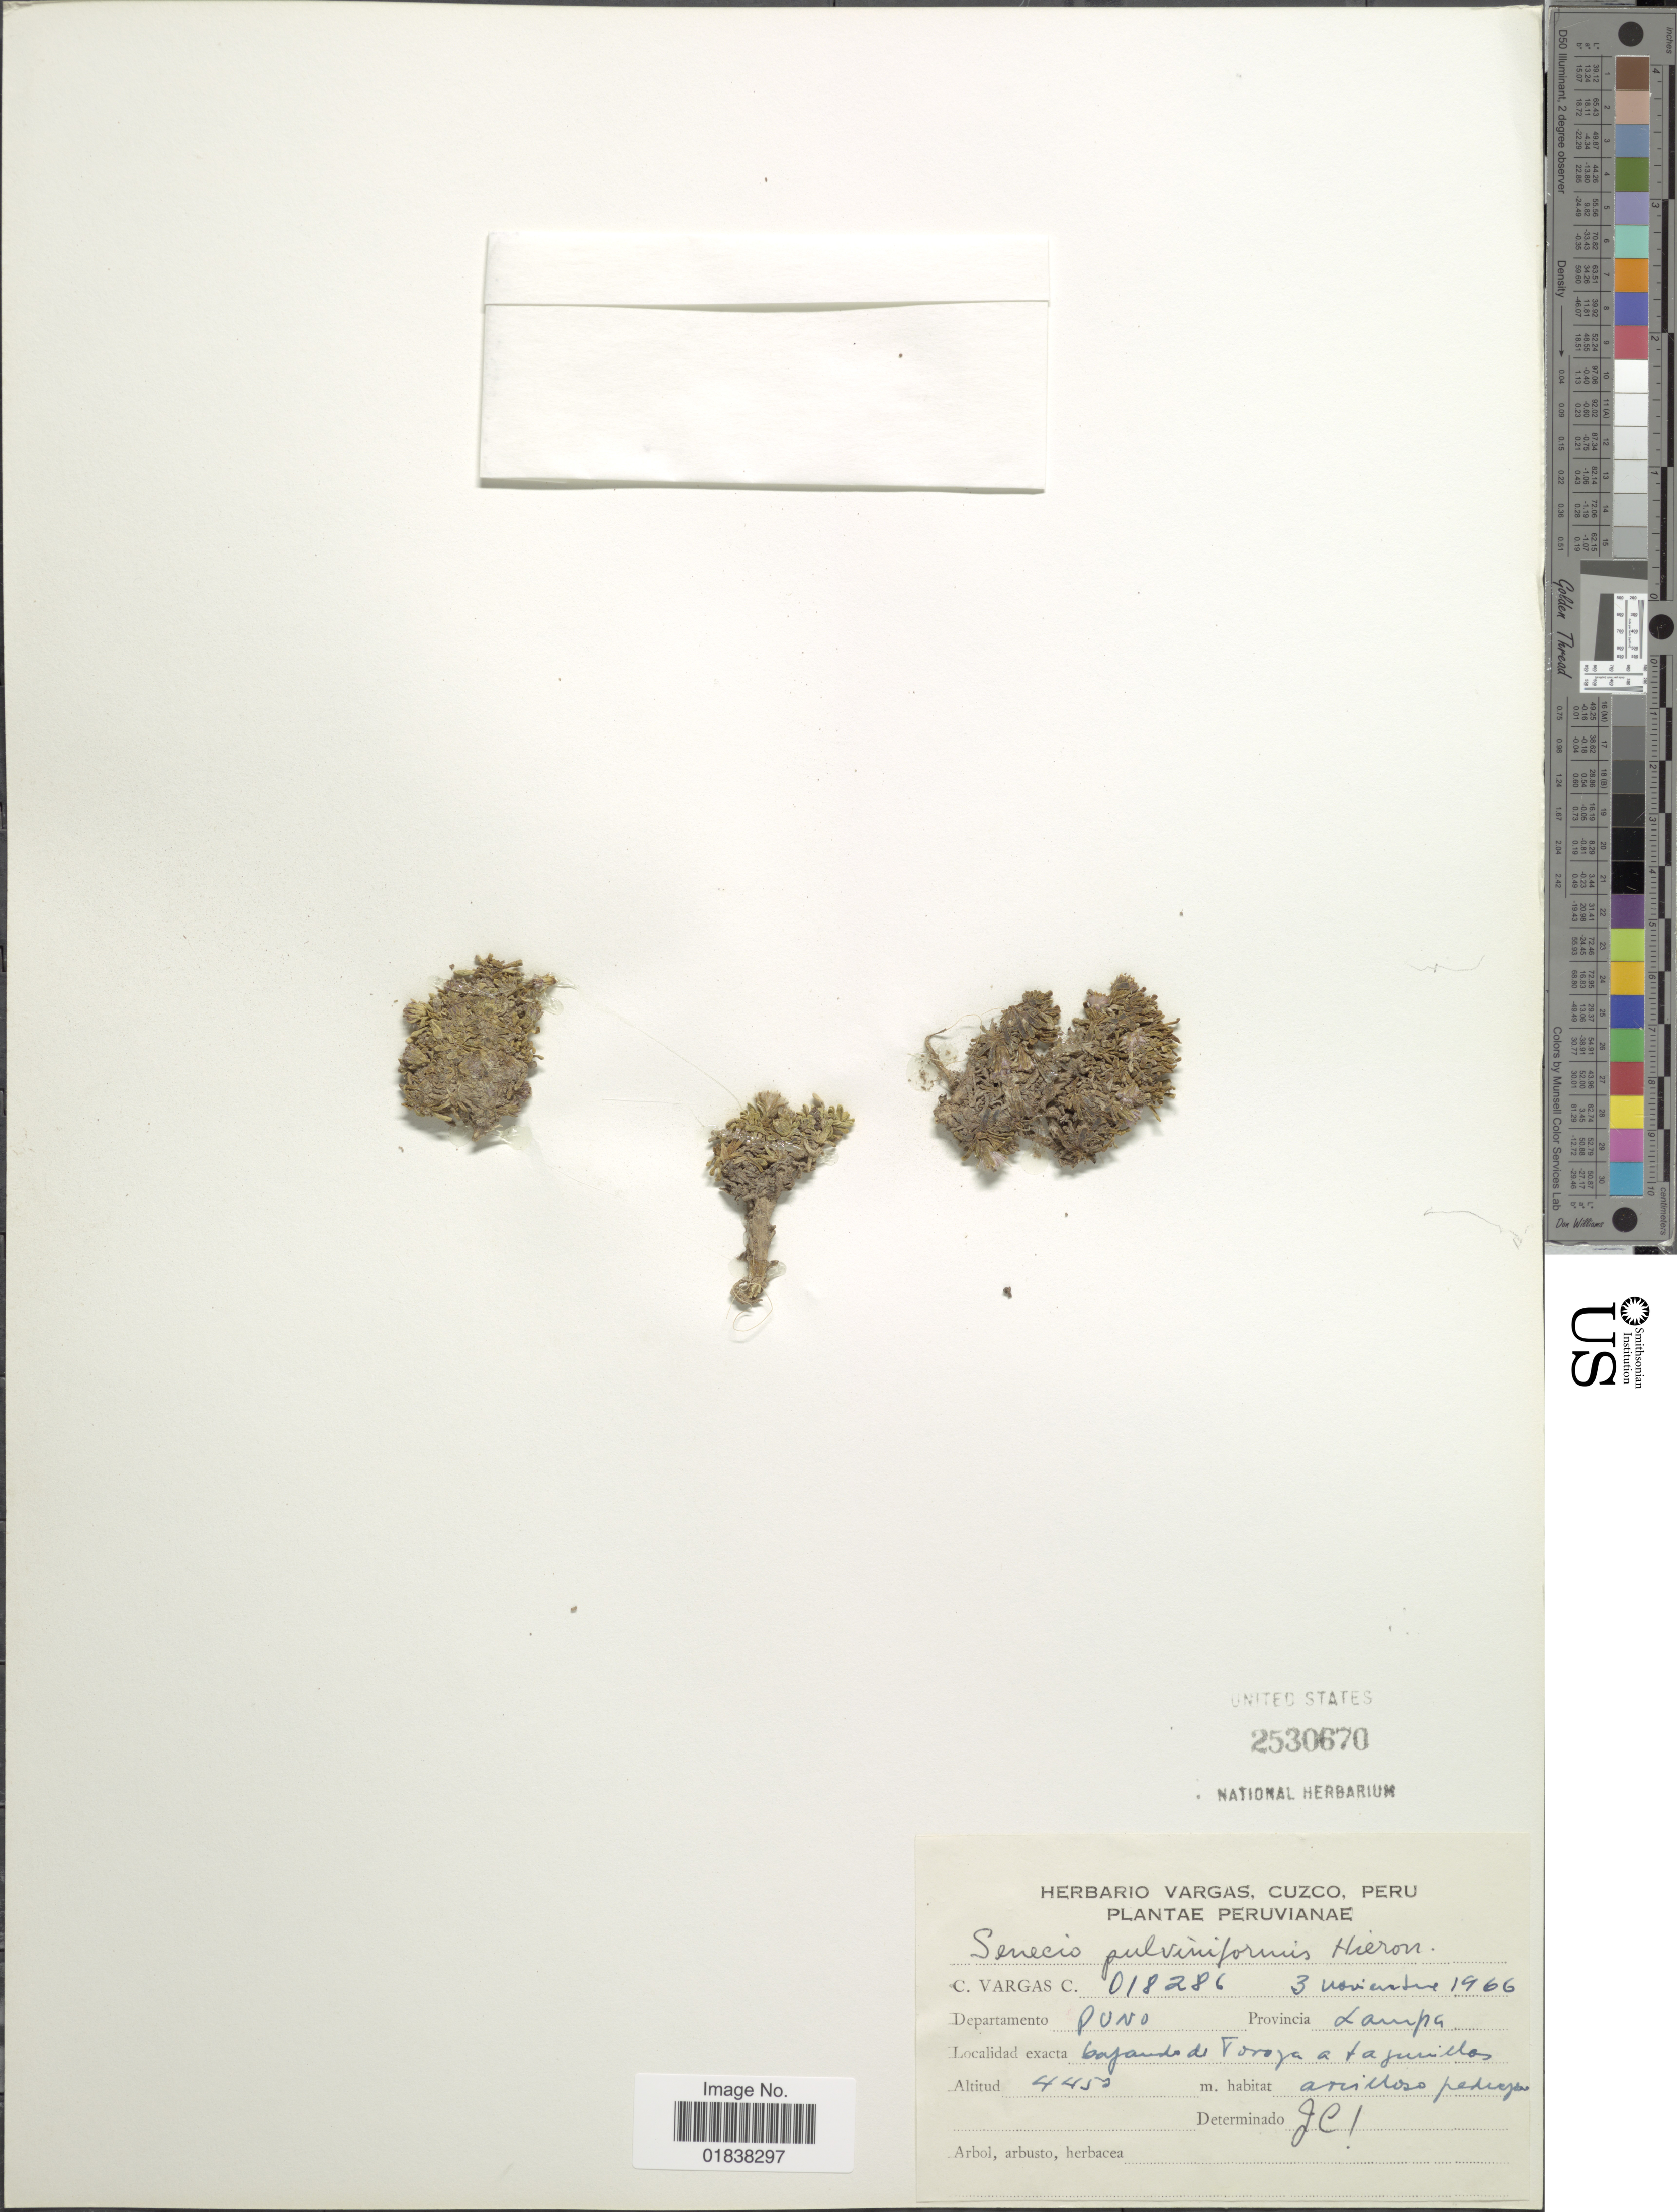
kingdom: Plantae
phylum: Tracheophyta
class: Magnoliopsida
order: Asterales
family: Asteraceae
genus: Senecio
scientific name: Senecio humillimus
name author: Sch. Bip.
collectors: C. Vargas Calderón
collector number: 018286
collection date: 1966-11-03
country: Peru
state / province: Puno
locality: Provincia Lampa, bajando de Toraya a Lagunillas.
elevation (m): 4450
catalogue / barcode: US 2530670